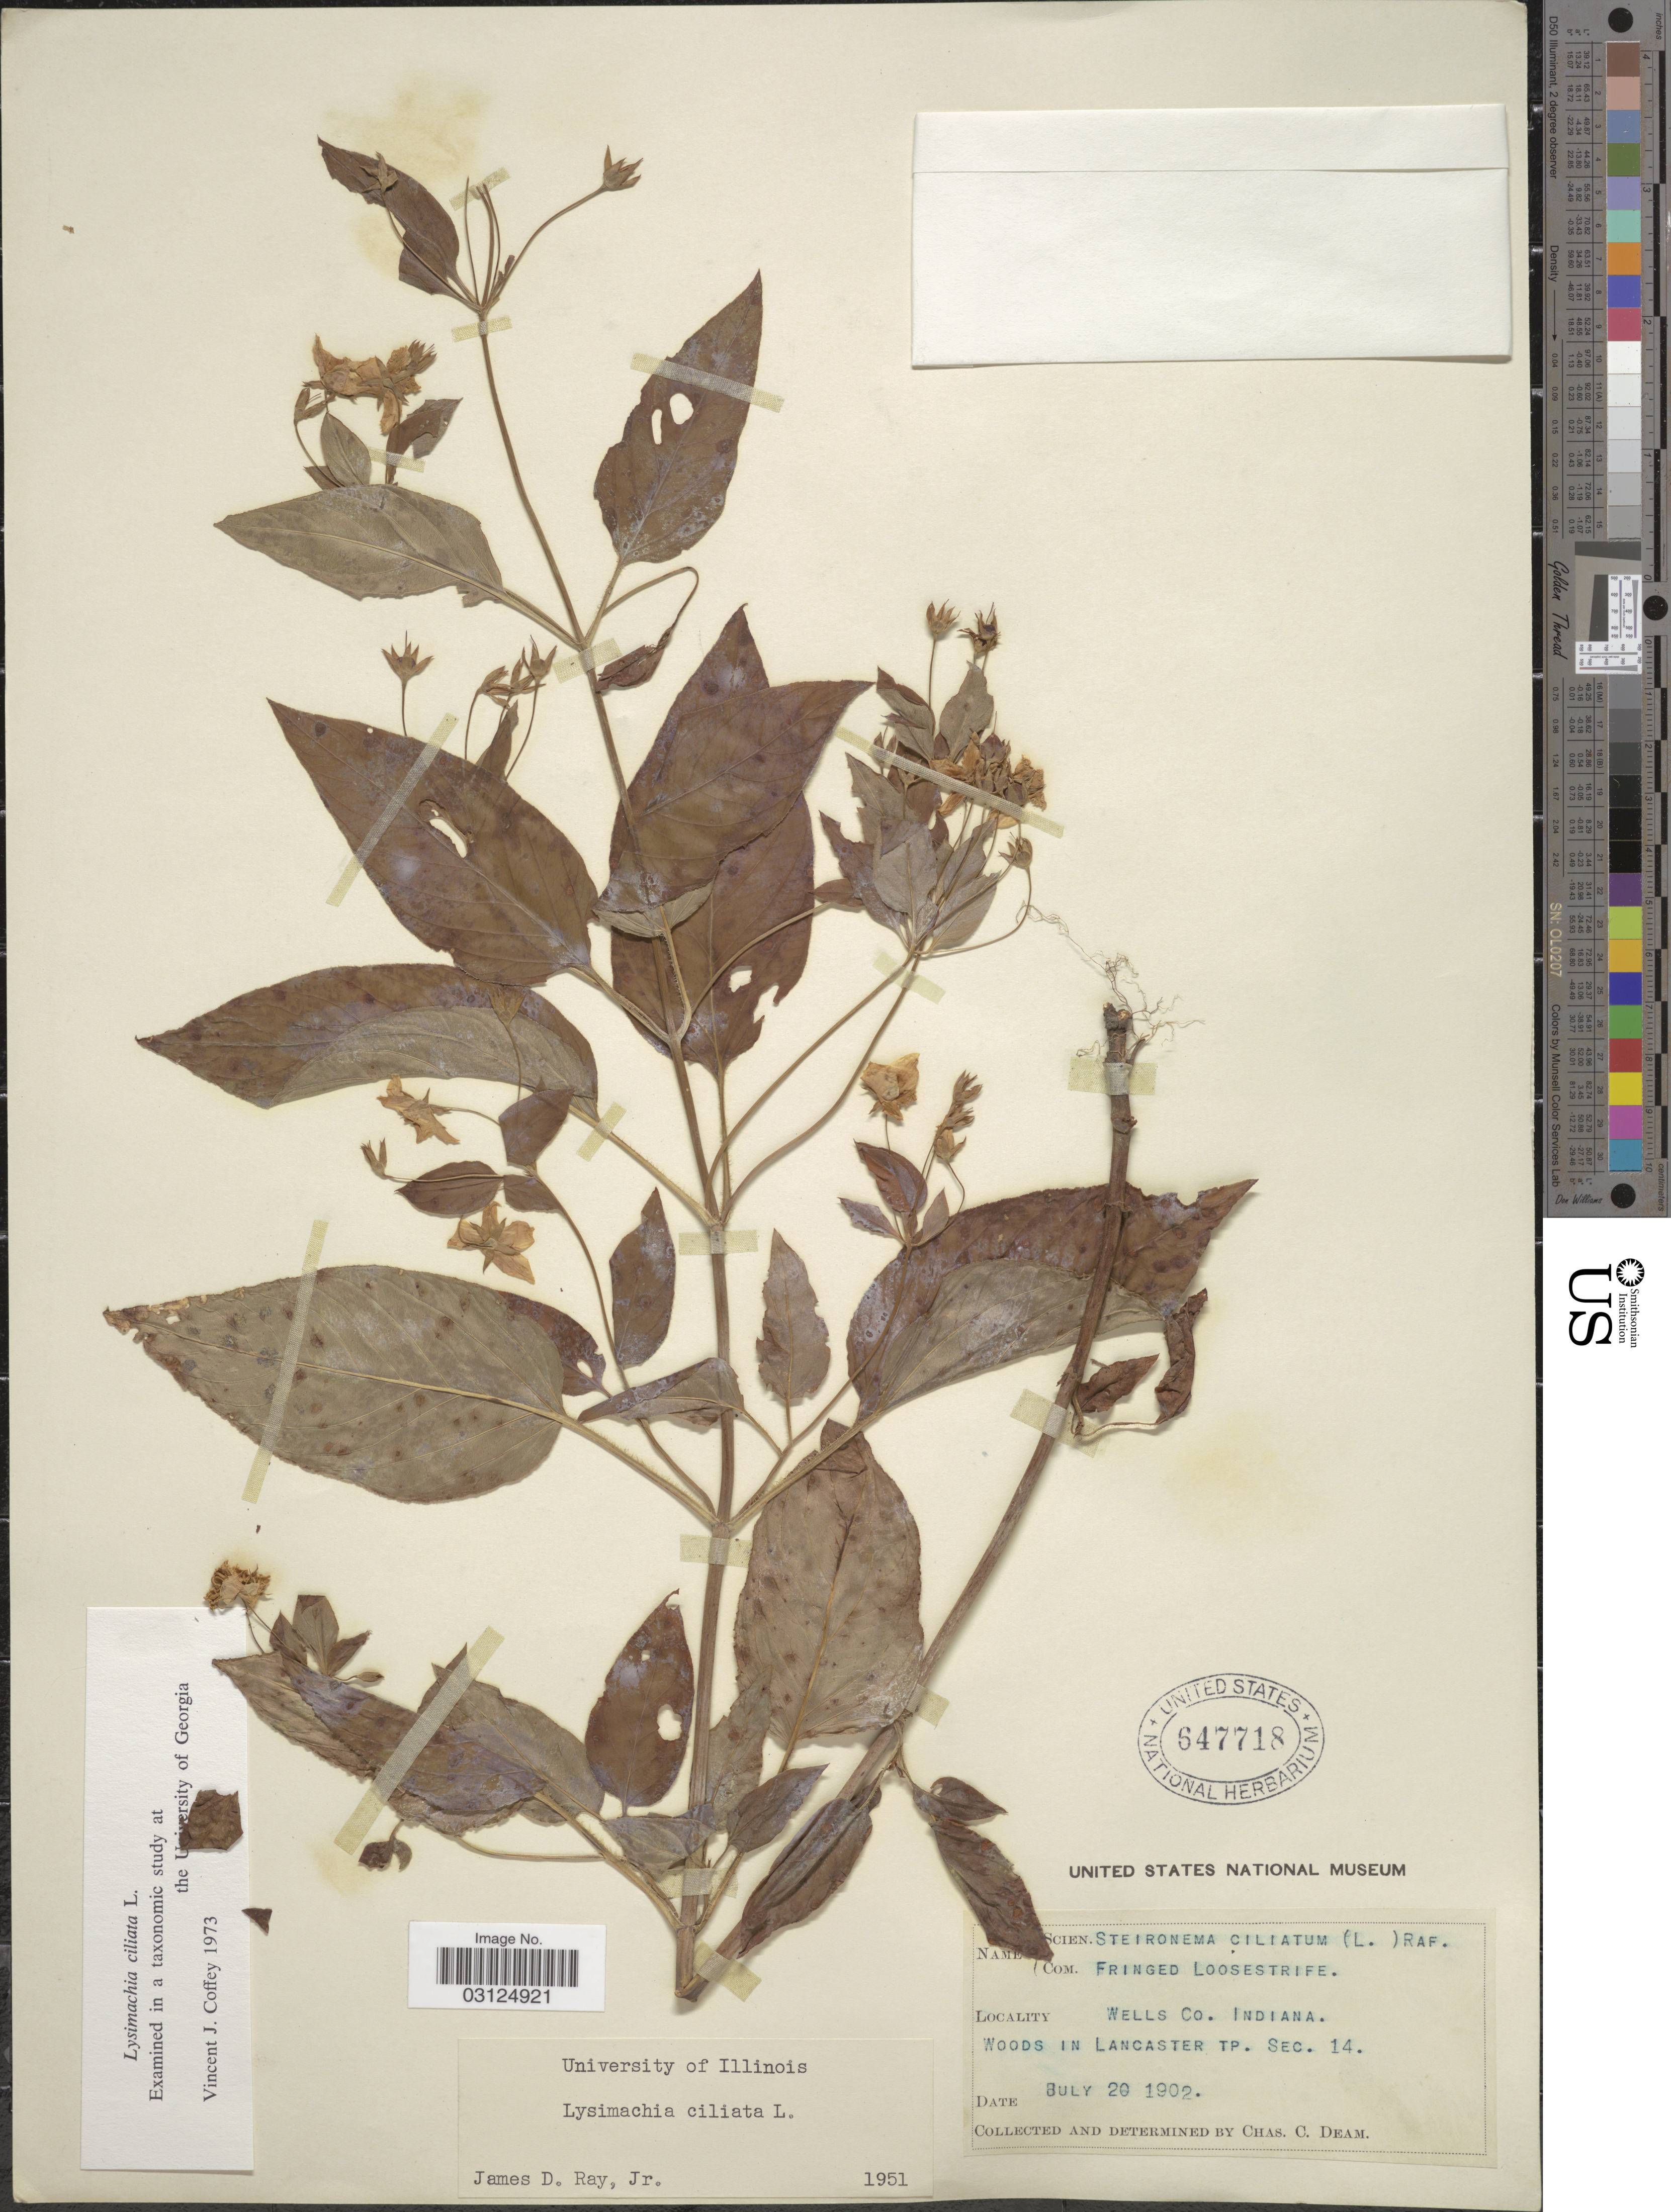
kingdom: Plantae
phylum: Tracheophyta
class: Magnoliopsida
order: Ericales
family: Primulaceae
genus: Lysimachia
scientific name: Lysimachia ciliata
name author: L.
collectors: C. C. Deam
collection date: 1902-07-20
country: United States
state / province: Indiana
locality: Wells Co. Woods in Lacaster Tp. Sec. 14.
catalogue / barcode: US 647718